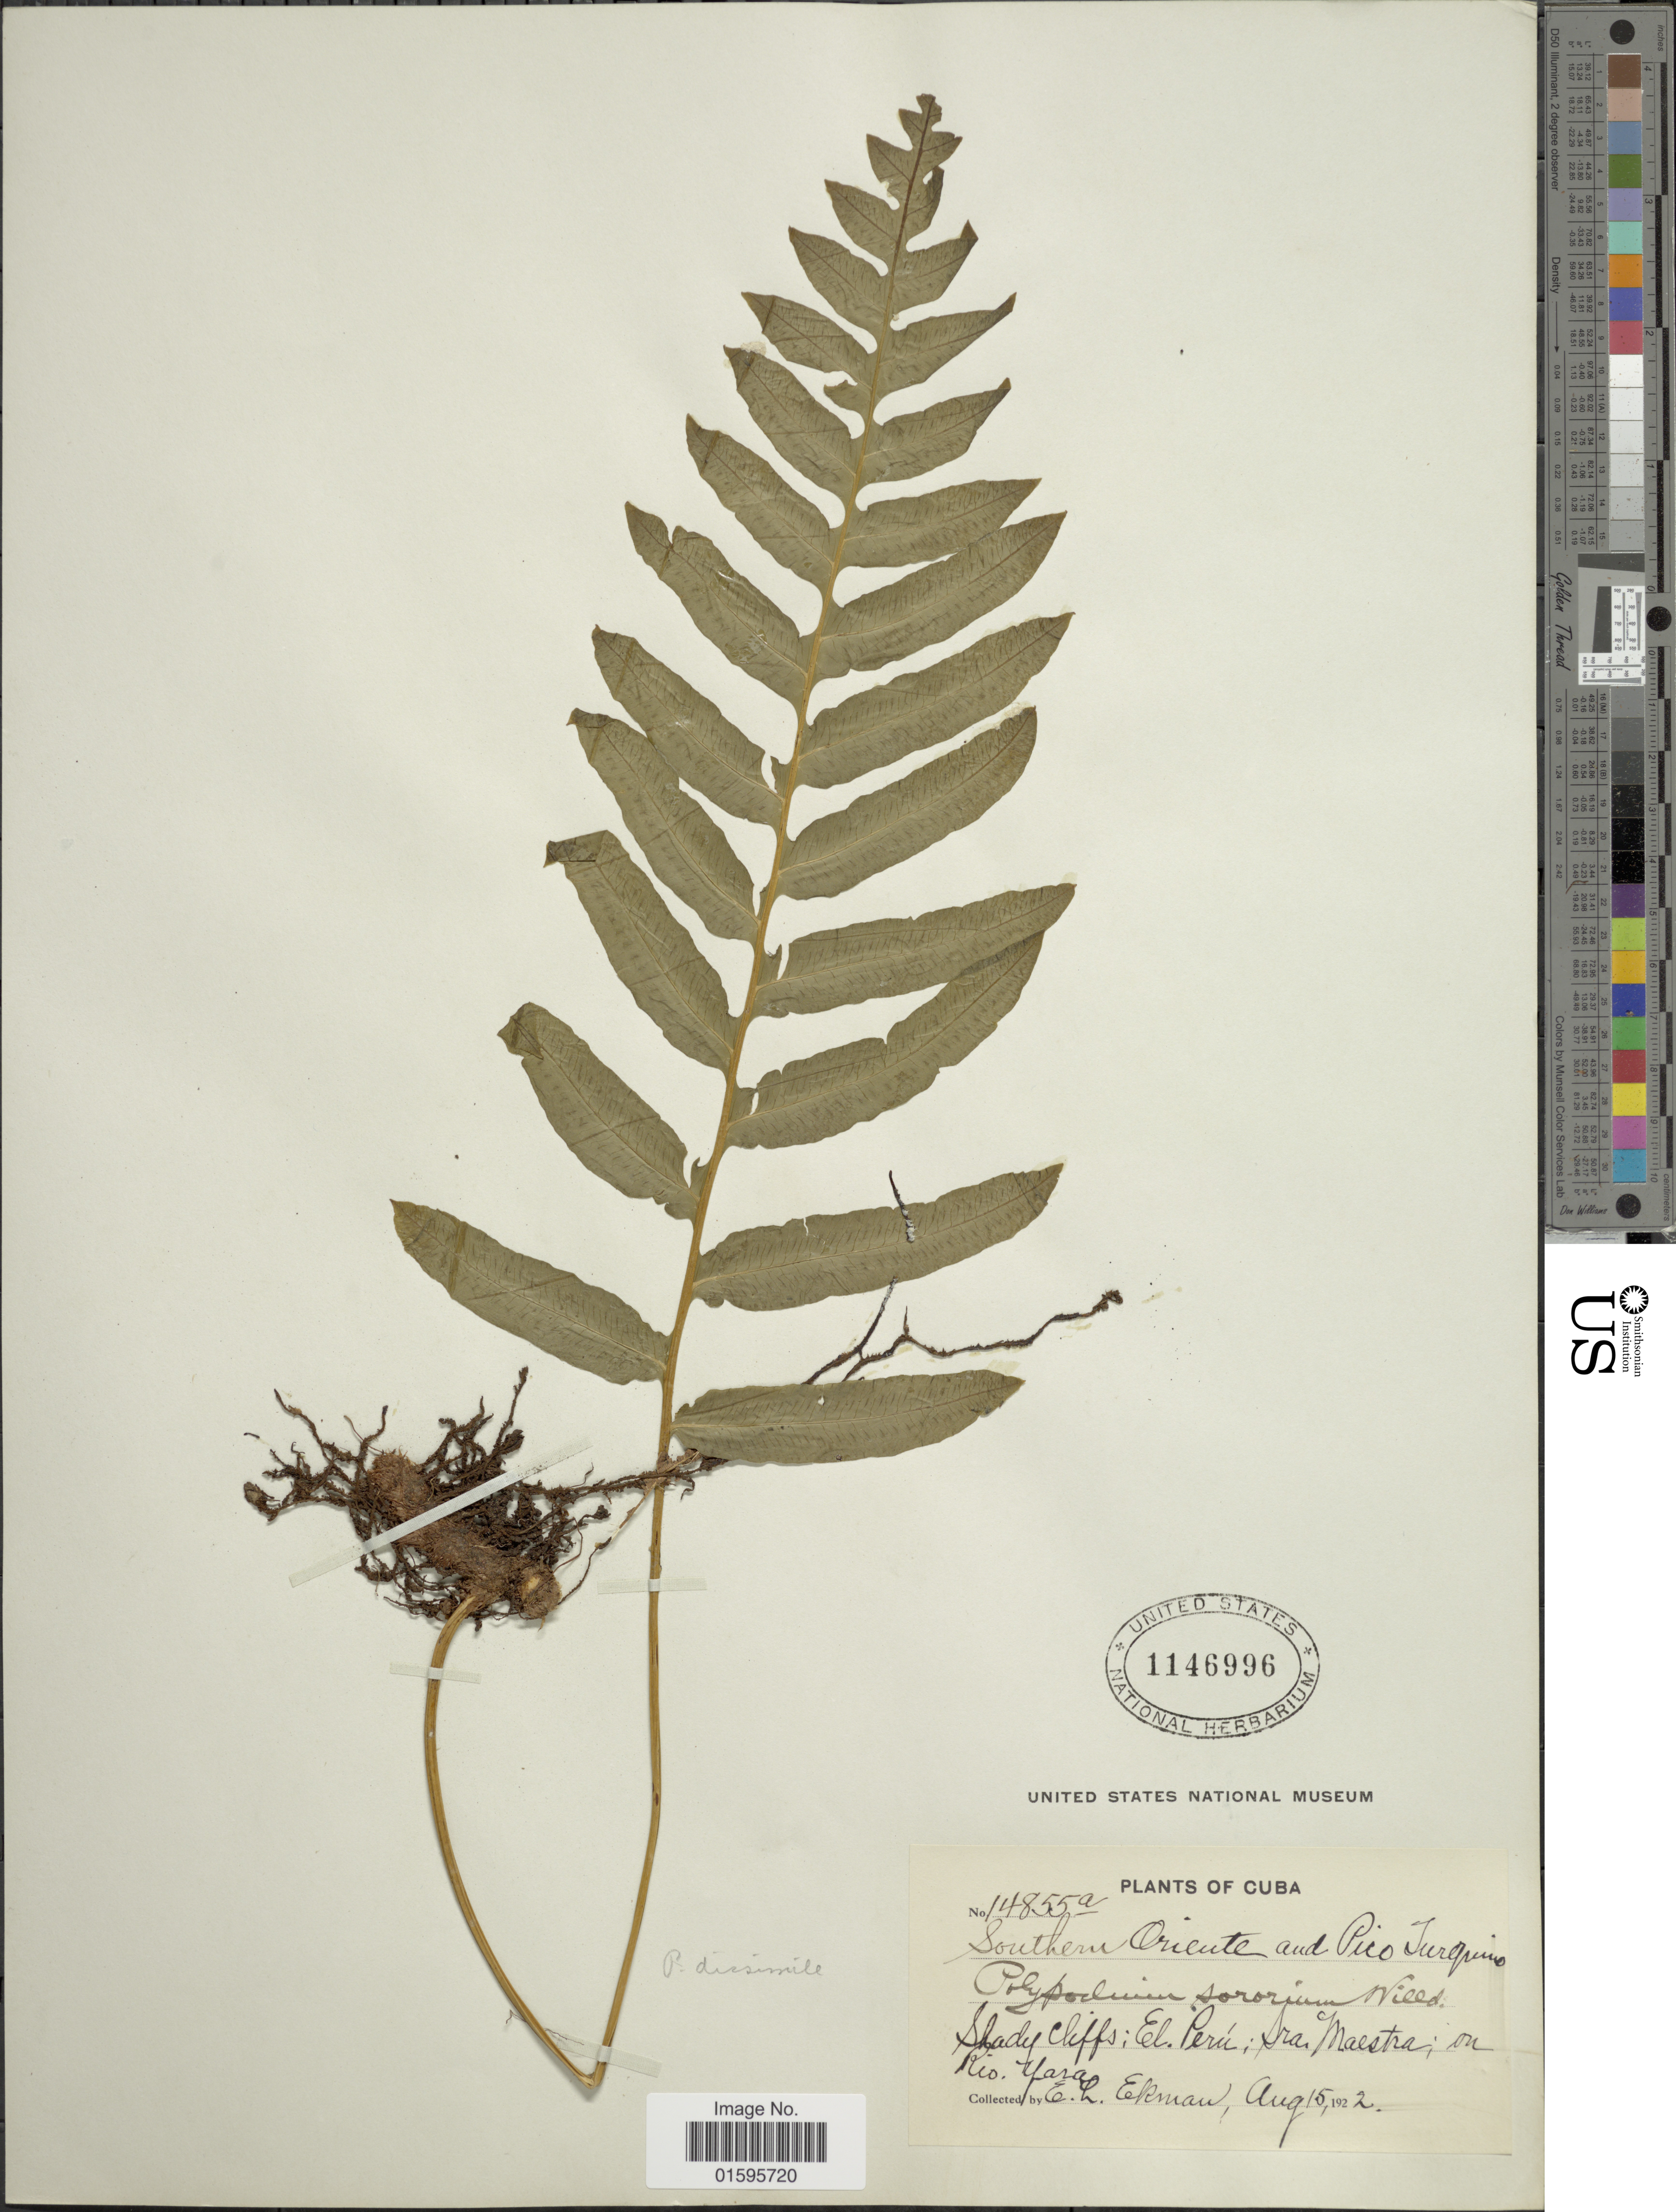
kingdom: Plantae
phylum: Tracheophyta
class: Polypodiopsida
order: Polypodiales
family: Polypodiaceae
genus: Polypodium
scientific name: Polypodium dulce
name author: Poir.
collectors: E. L. Ekman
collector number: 14855a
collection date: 1922-08-15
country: Cuba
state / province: Oriente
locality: Southern Oriente and Pico Turquino, El Peru, Sra. Maestra, on Rio Yara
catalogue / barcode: US 1146996